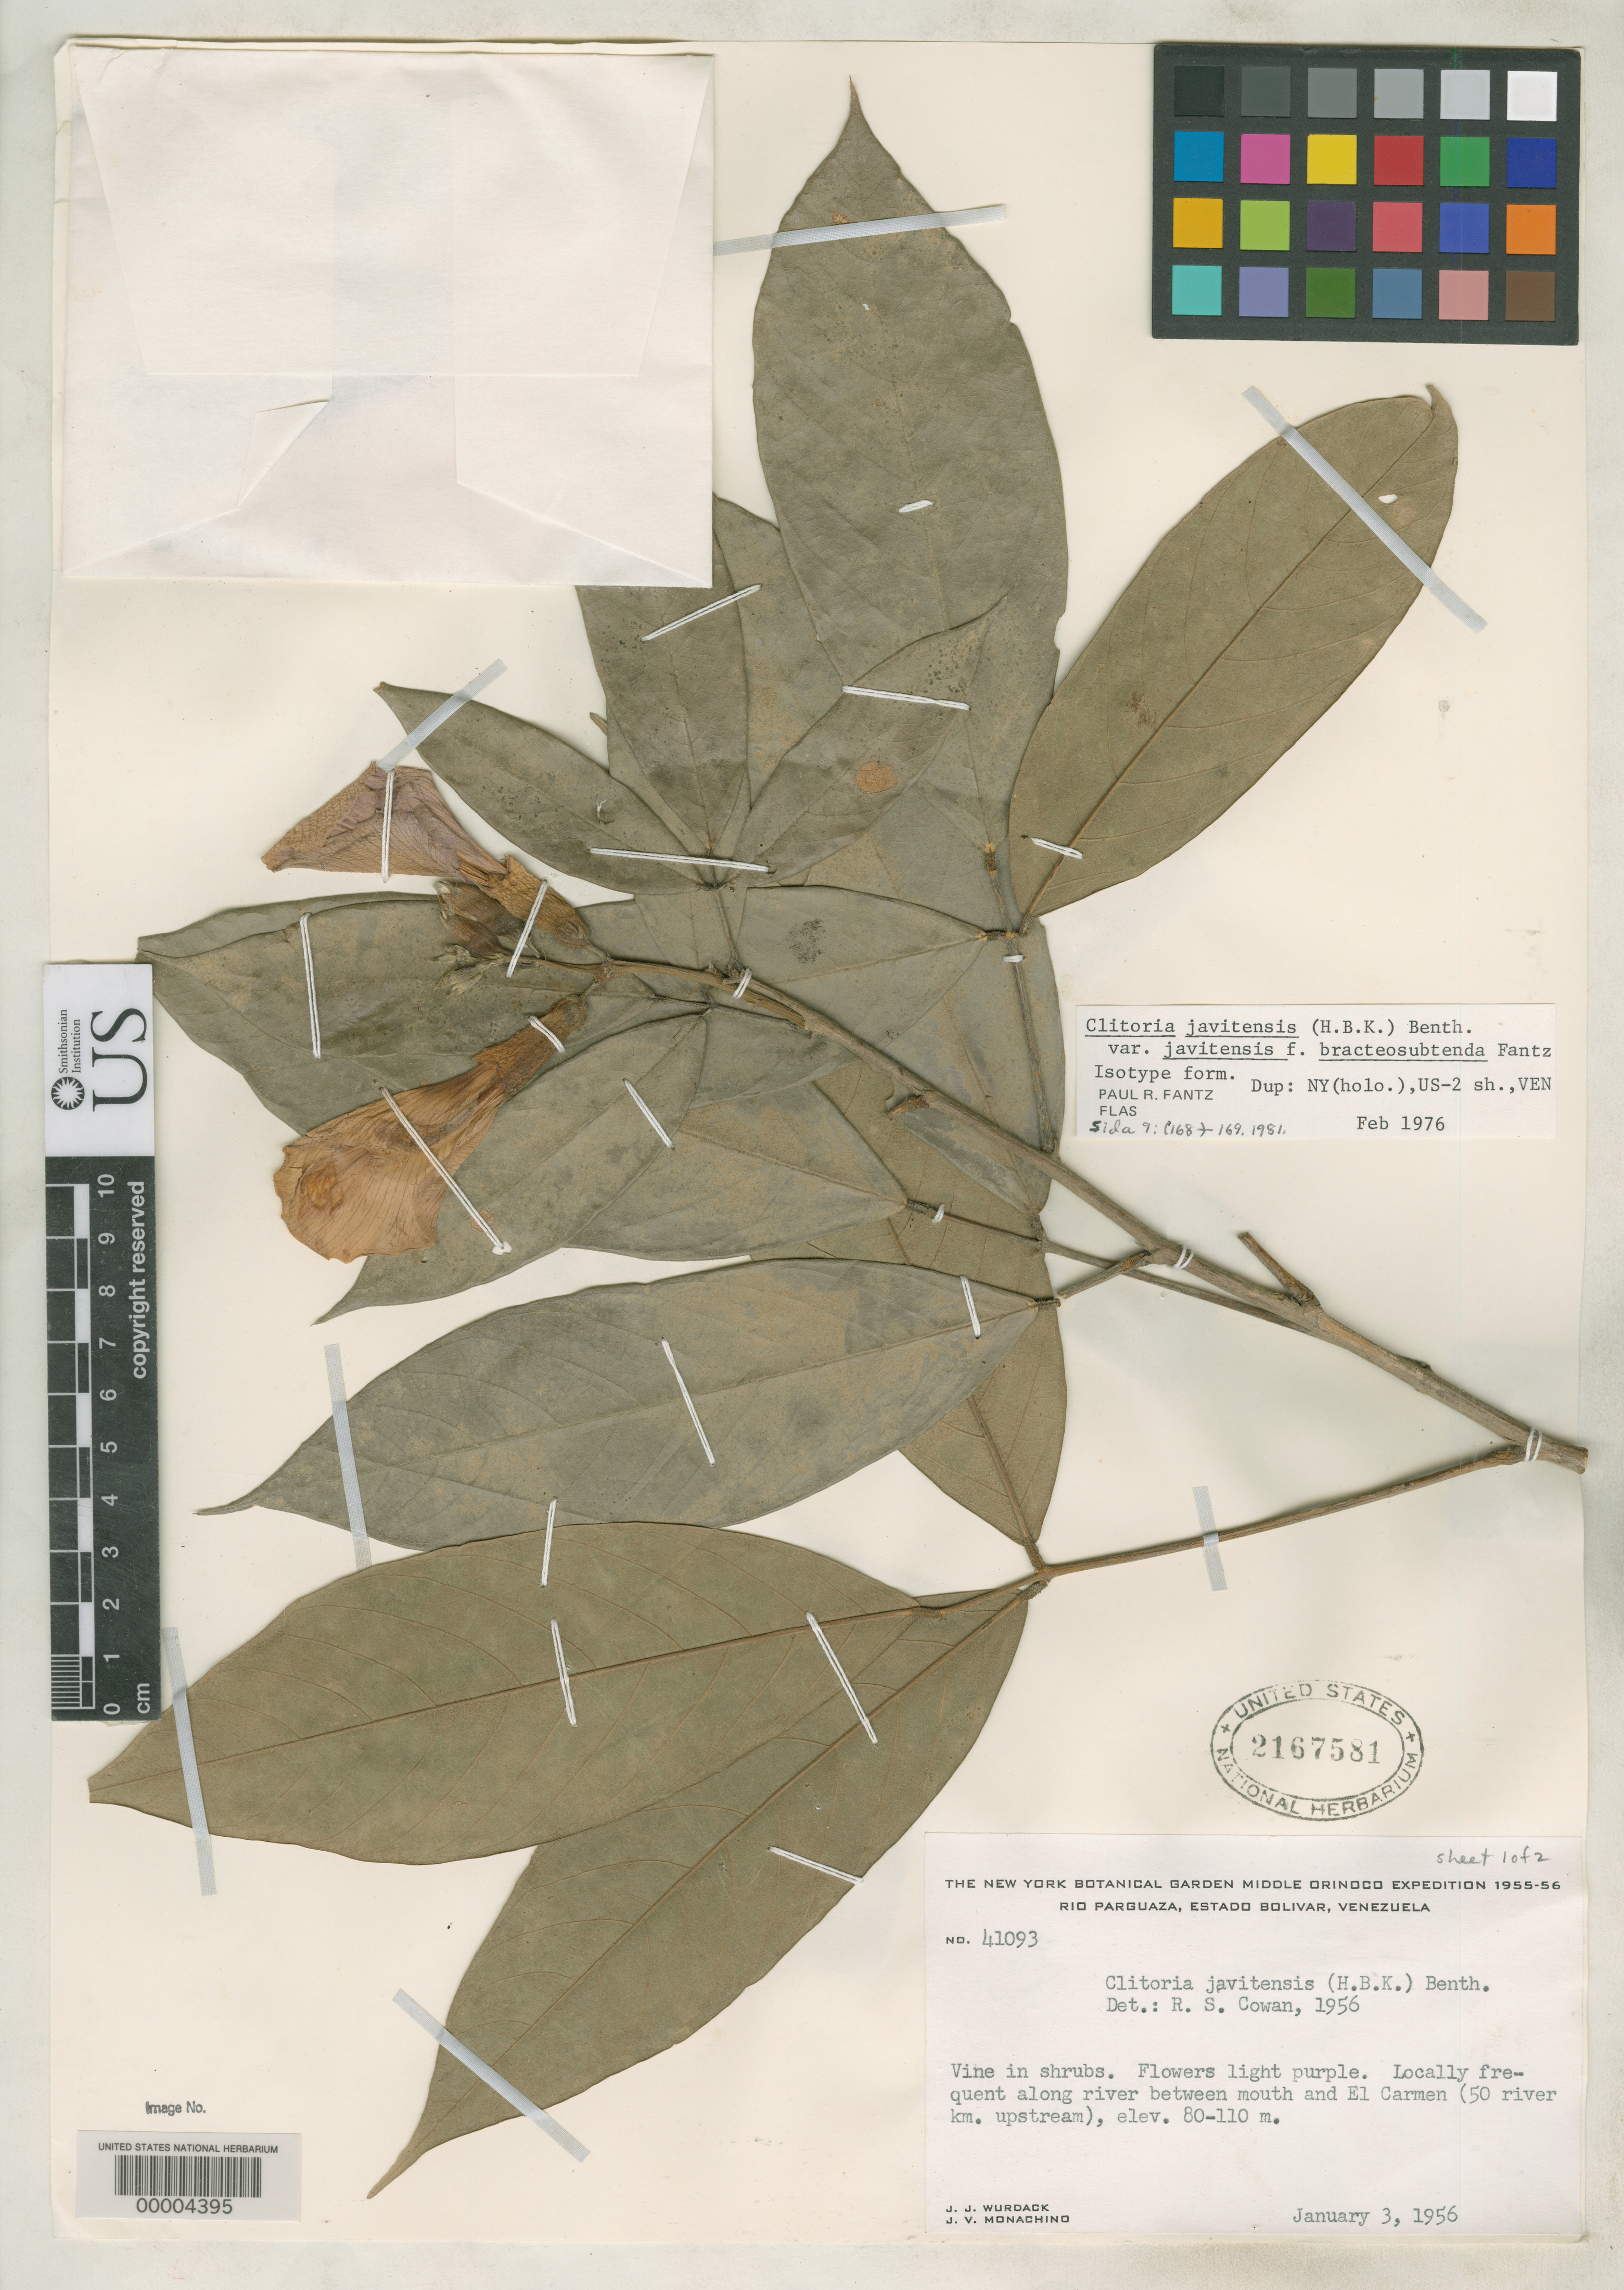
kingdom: Plantae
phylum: Tracheophyta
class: Magnoliopsida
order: Fabales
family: Fabaceae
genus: Clitoria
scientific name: Clitoria javitensis f. bracteosubtenda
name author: Fantz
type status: Isotype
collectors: J. J. Wurdack & J. V. Monachino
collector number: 41093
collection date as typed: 03 Jan 1956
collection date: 1956-01-03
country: Venezuela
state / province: Bolivar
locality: Rio Parguaza, along river between mouth & El Carmen.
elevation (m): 80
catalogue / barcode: US 2167581